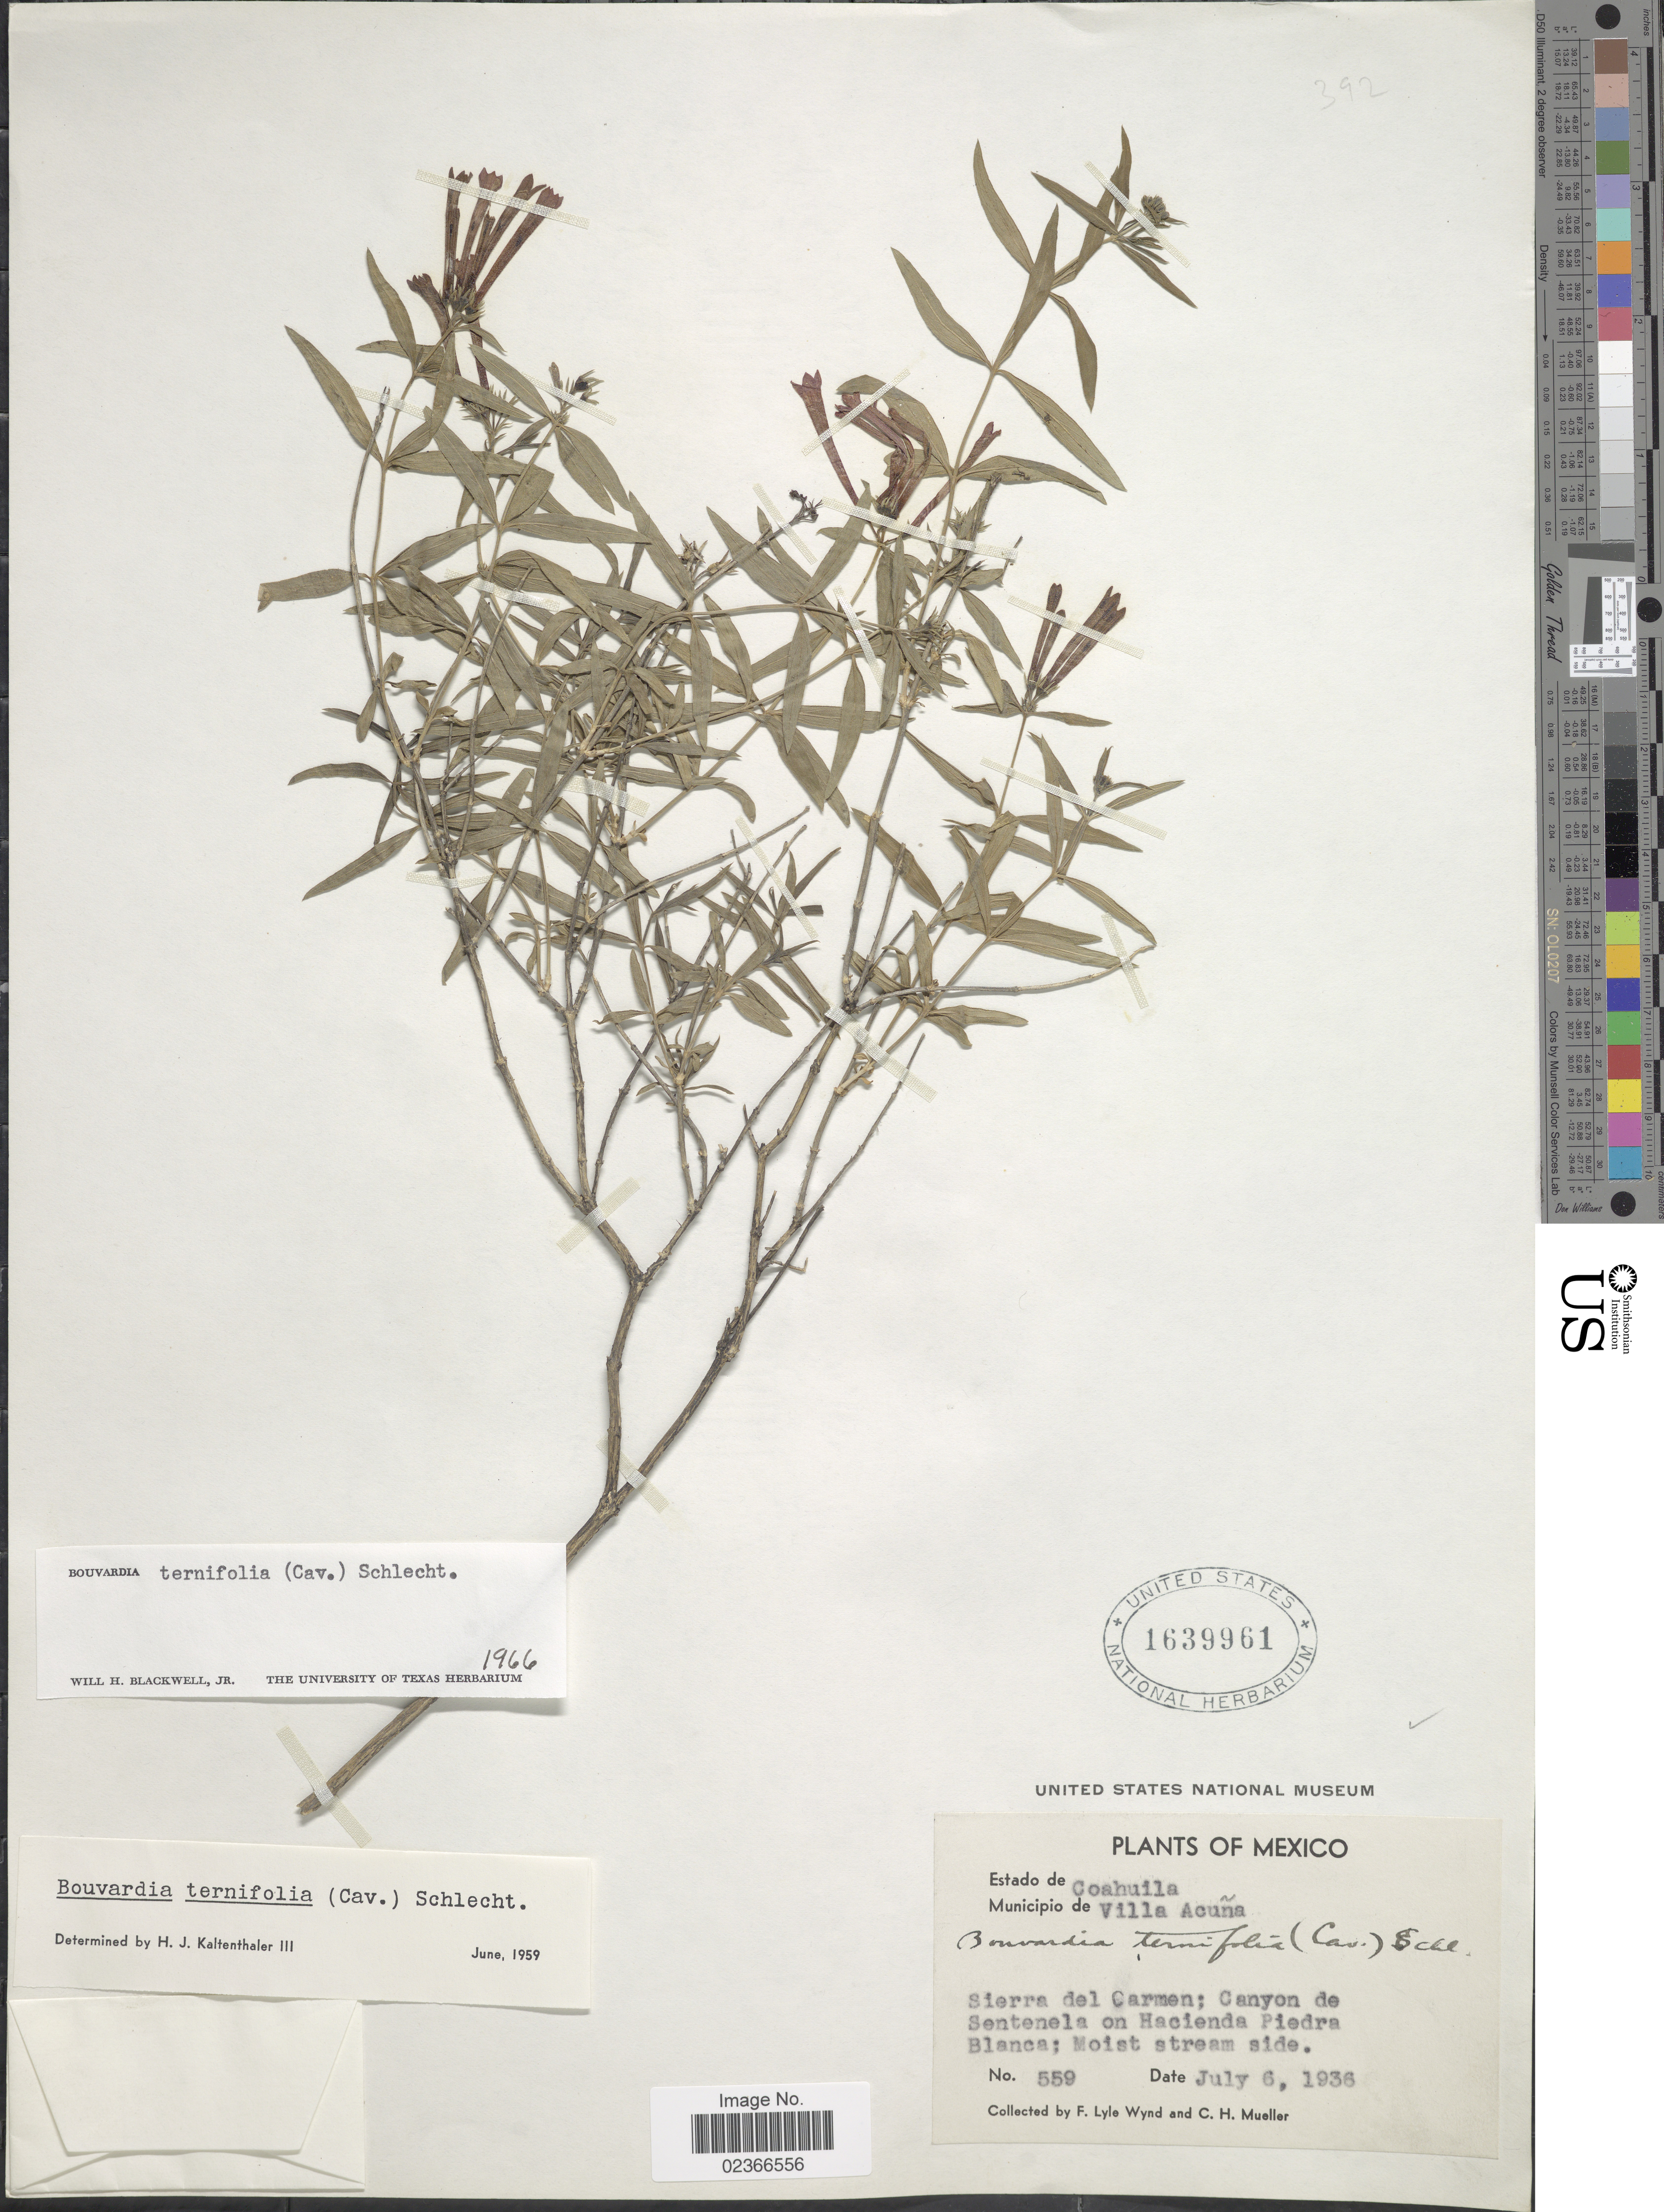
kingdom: Plantae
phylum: Tracheophyta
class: Magnoliopsida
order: Gentianales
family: Rubiaceae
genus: Bouvardia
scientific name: Bouvardia ternifolia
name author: (Cav.) Schltdl.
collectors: F. L. Wynd & C. H. Mueller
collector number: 559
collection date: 1936-07-06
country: Mexico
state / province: Coahuila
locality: Municipio de Villa Acuna. Sierra del Carmen; Canyon de Sentenela on Hacienda Piedra Blanca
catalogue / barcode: US 1639961